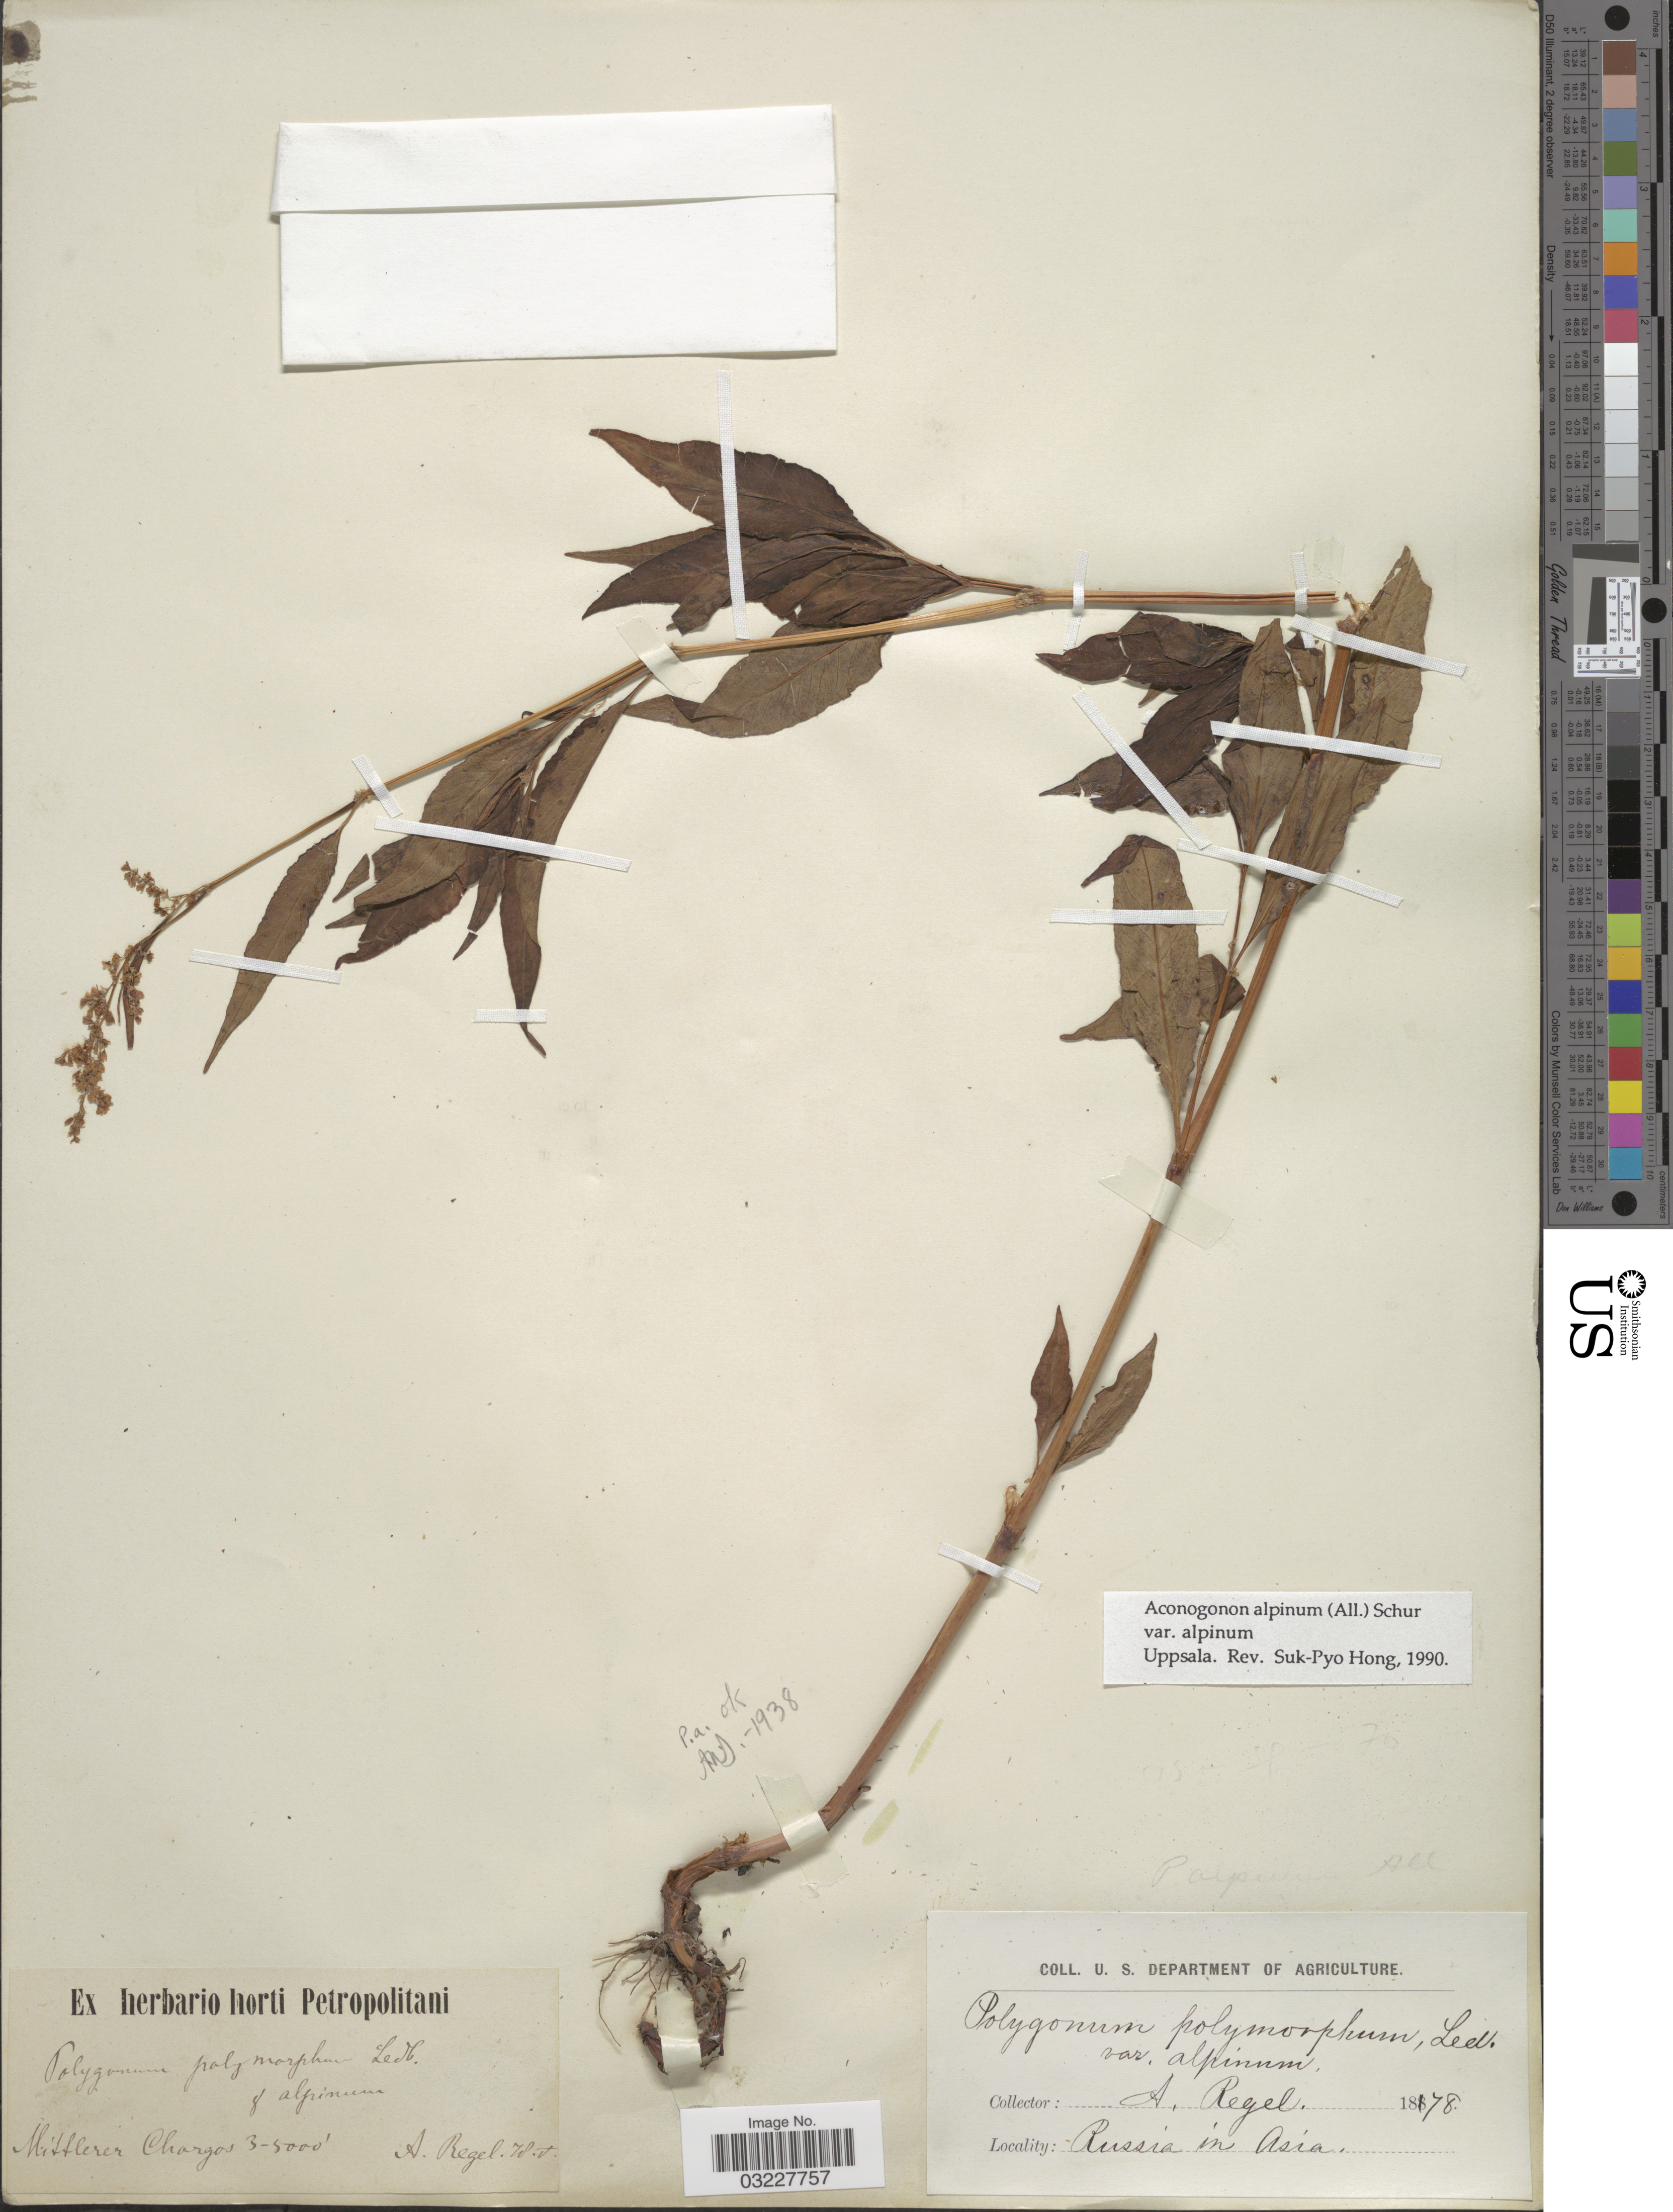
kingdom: Plantae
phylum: Tracheophyta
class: Magnoliopsida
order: Caryophyllales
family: Polygonaceae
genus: Koenigia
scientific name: Koenigia alpina var. alpina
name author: (All.) T.M. Schust. & Reveal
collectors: A. Regel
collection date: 1878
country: Russian Federation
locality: Mittlerer Chargos. Russia in Asia.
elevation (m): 914